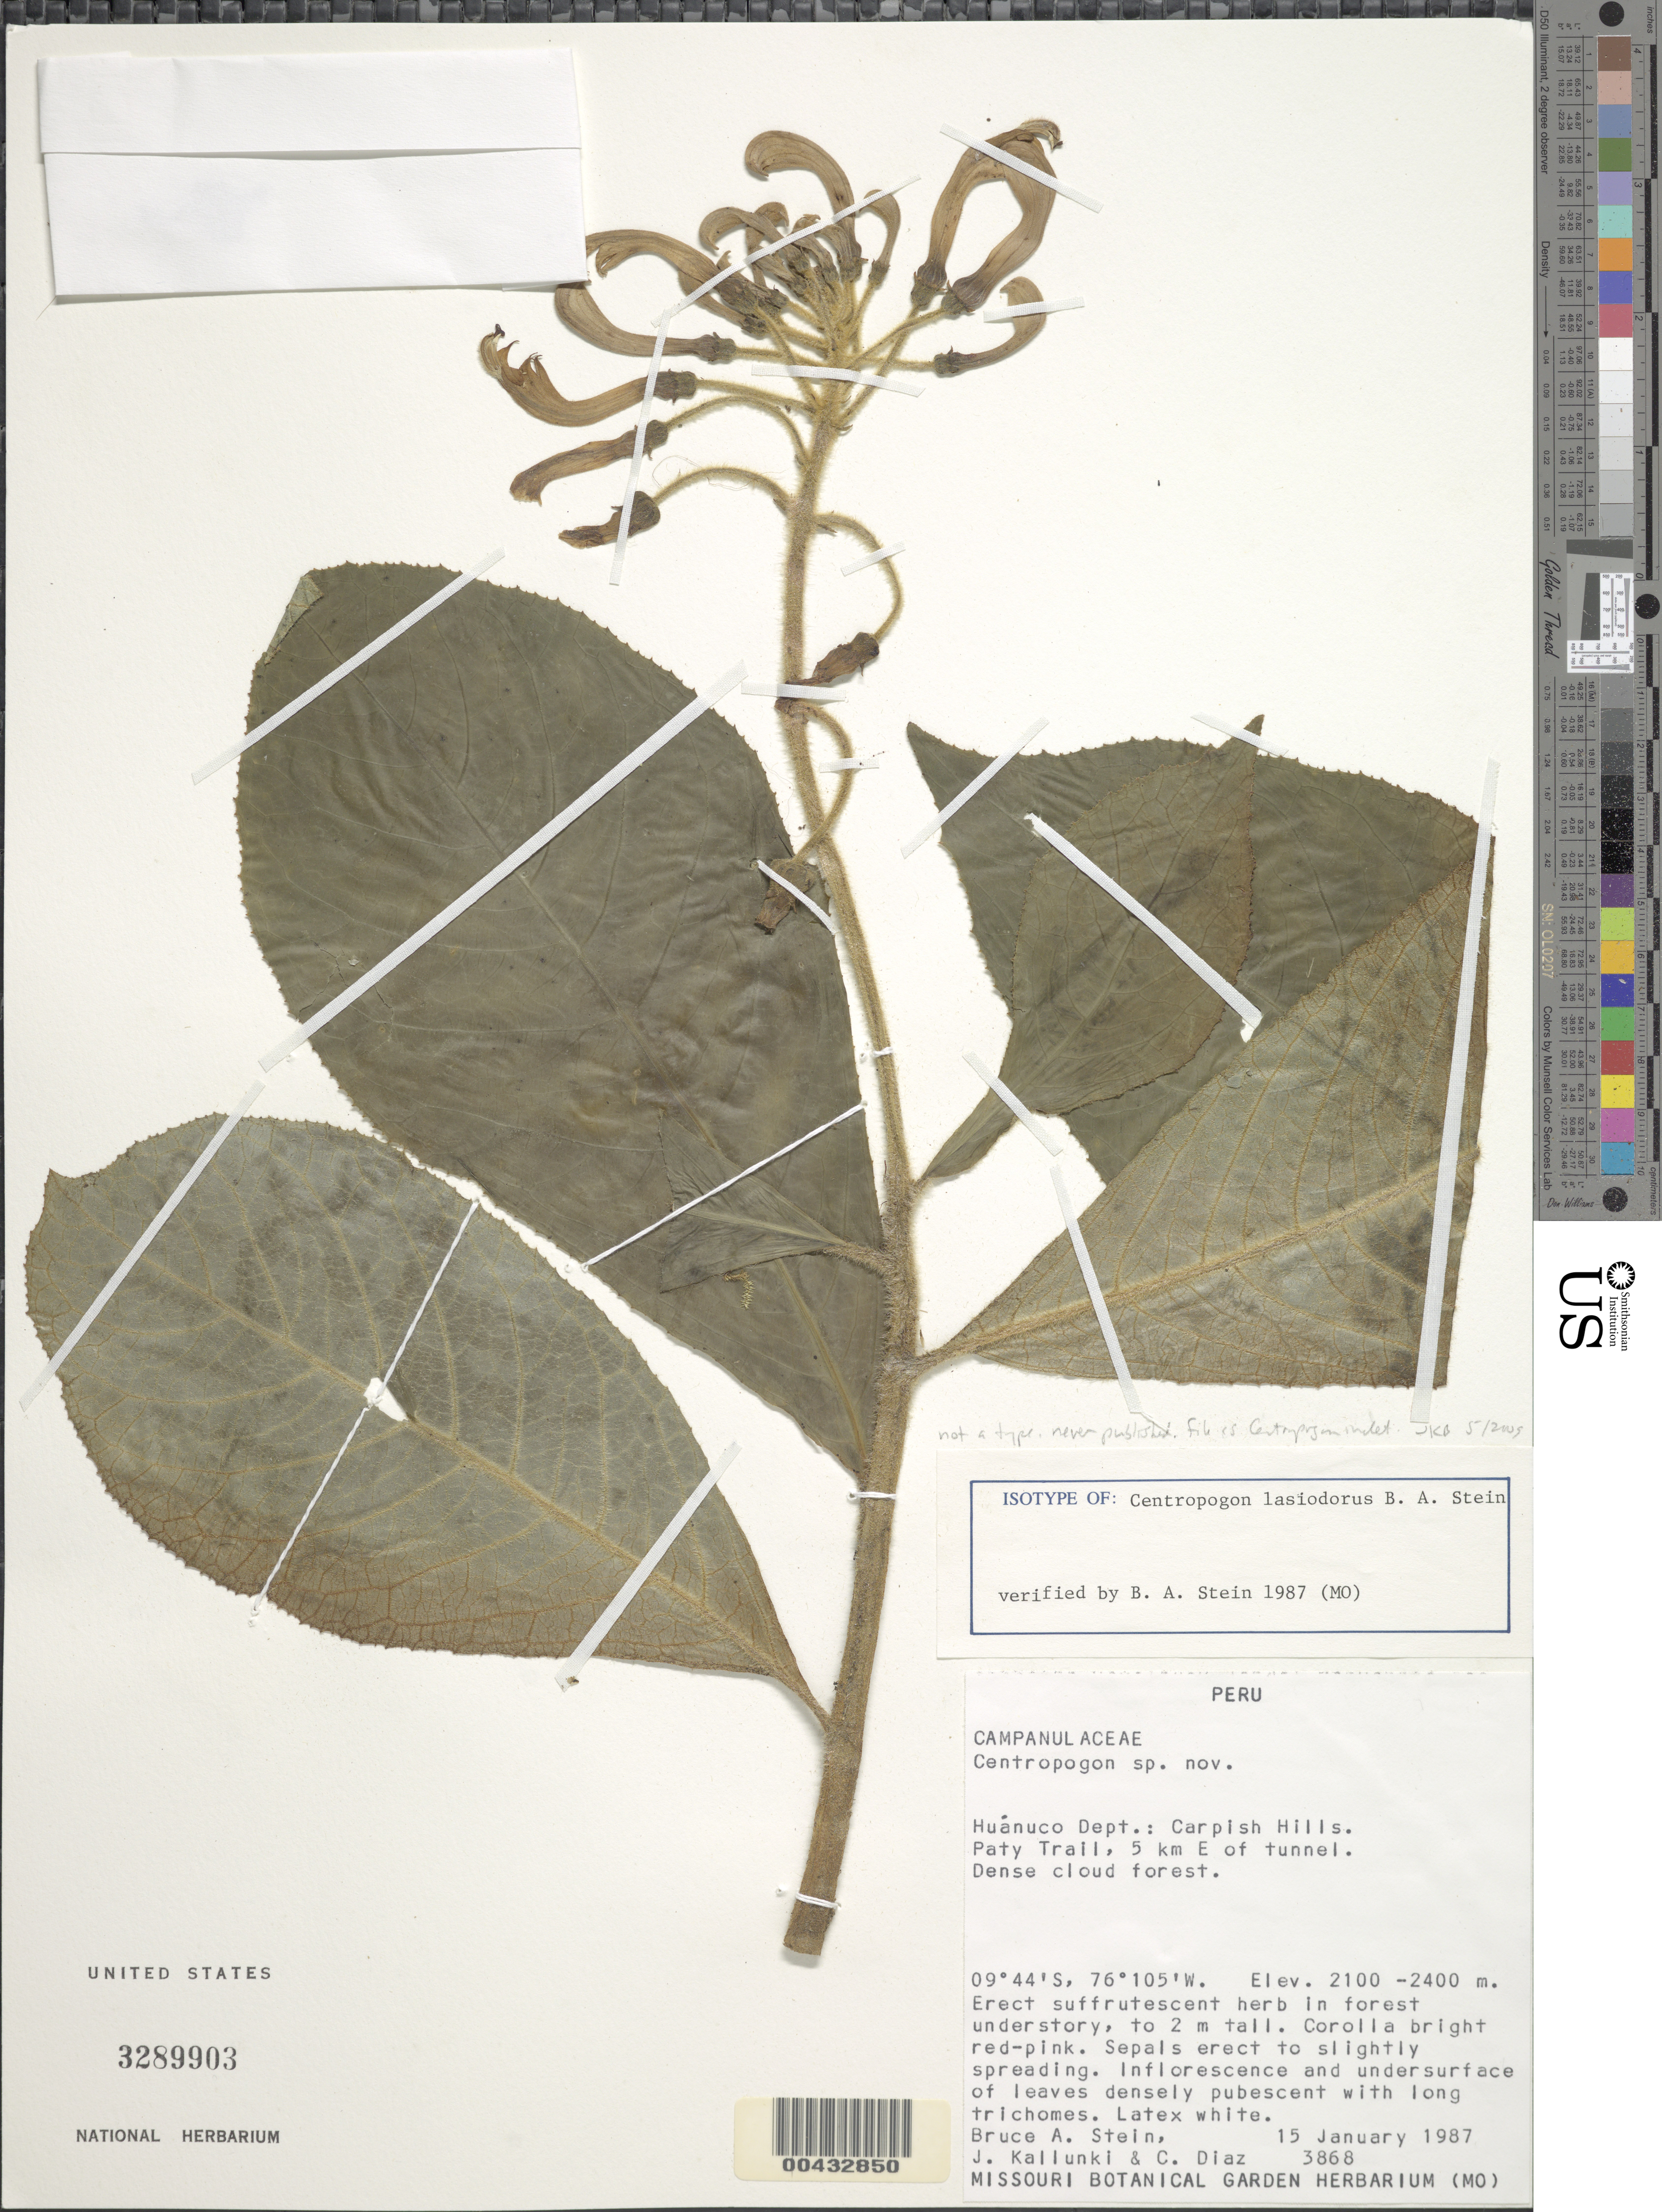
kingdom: Plantae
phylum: Tracheophyta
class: Magnoliopsida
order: Asterales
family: Campanulaceae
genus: Centropogon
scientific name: Centropogon sp.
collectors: B. A. Stein, J. Kallunki & C. Díaz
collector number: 3868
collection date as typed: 15 Jan 1987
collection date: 1987-01-15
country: Peru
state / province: Huánuco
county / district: Huánuco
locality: Carpish Hills, Paty Trail, 5 km E of tunnel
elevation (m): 2100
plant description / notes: Specimen annotated as an isotype of Centropogon lasiodorus B.A. Stein. Not a type, name never published.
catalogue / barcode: US 3289903